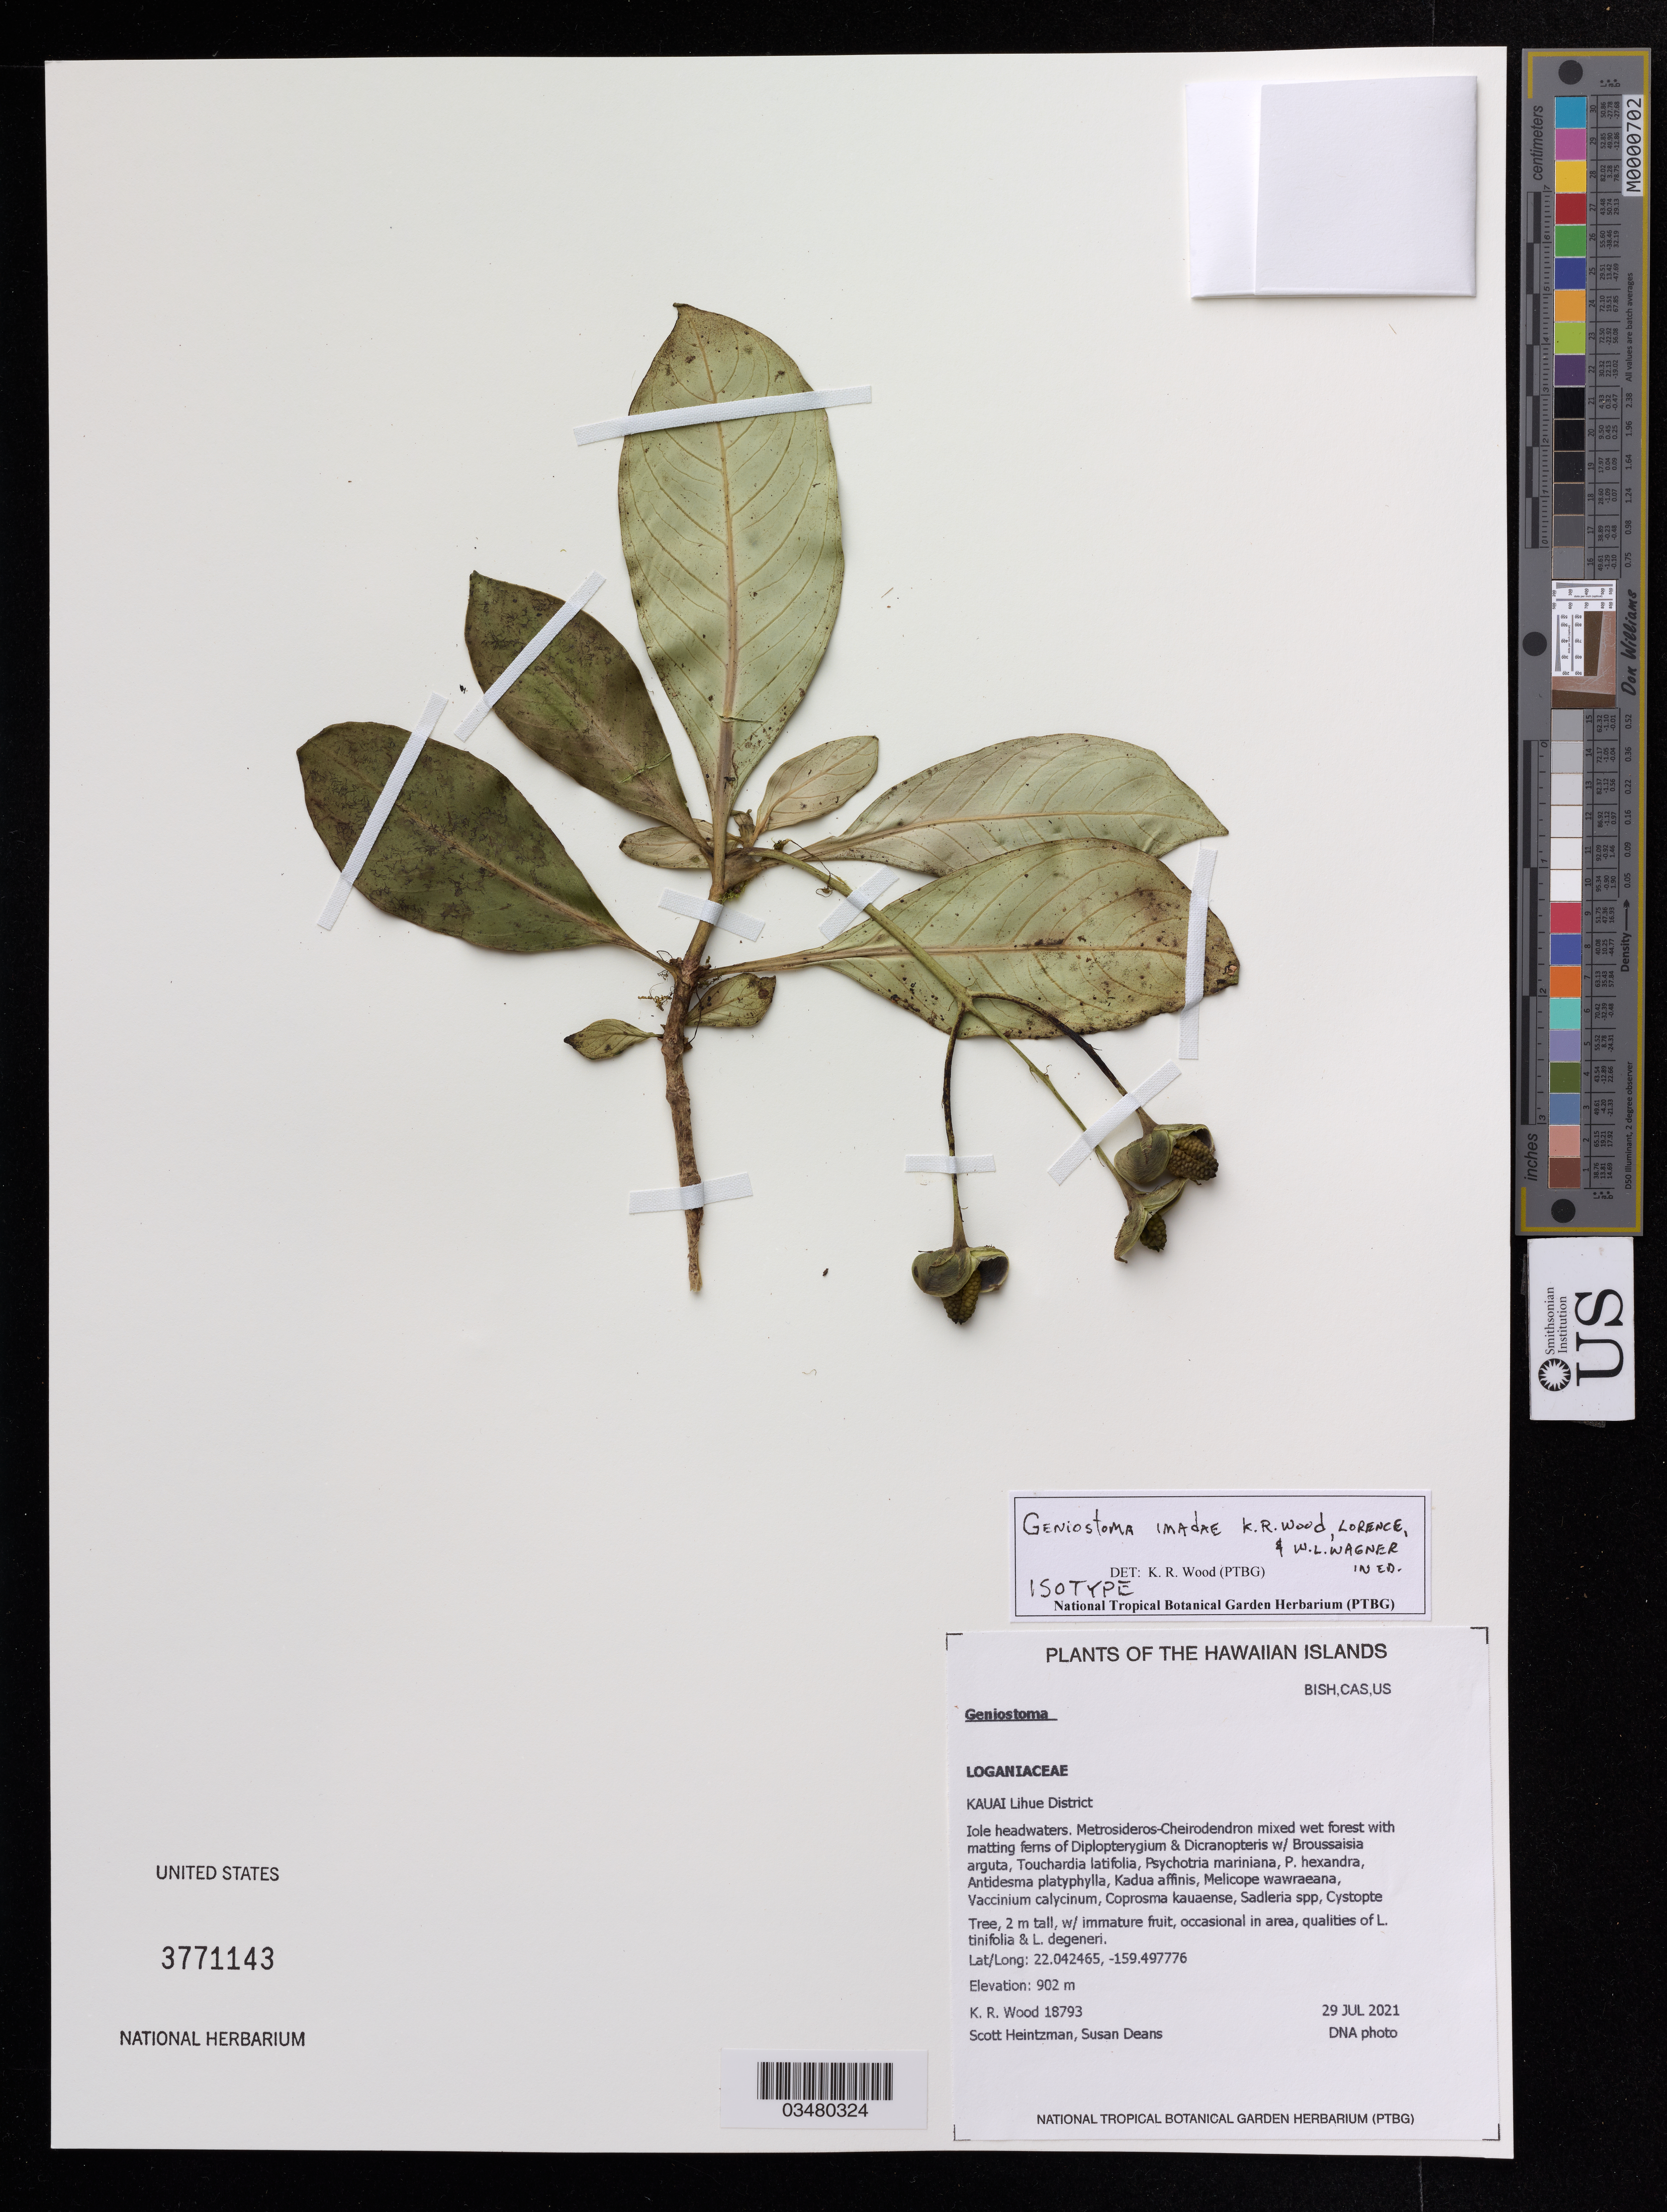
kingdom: Plantae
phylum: Tracheophyta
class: Magnoliopsida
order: Gentianales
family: Loganiaceae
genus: Geniostoma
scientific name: Geniostoma imadae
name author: K.R. Wood et al.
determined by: Wood, Kenneth R.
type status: Isotype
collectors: K. R. Wood, S. Heintzman & S. Deans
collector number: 18793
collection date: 2021-07-29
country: United States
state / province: Hawaii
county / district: Kauai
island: Kaua'i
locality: Lihue District, Iole headwaters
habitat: Mixed wet forest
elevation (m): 902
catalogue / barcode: US 3771143